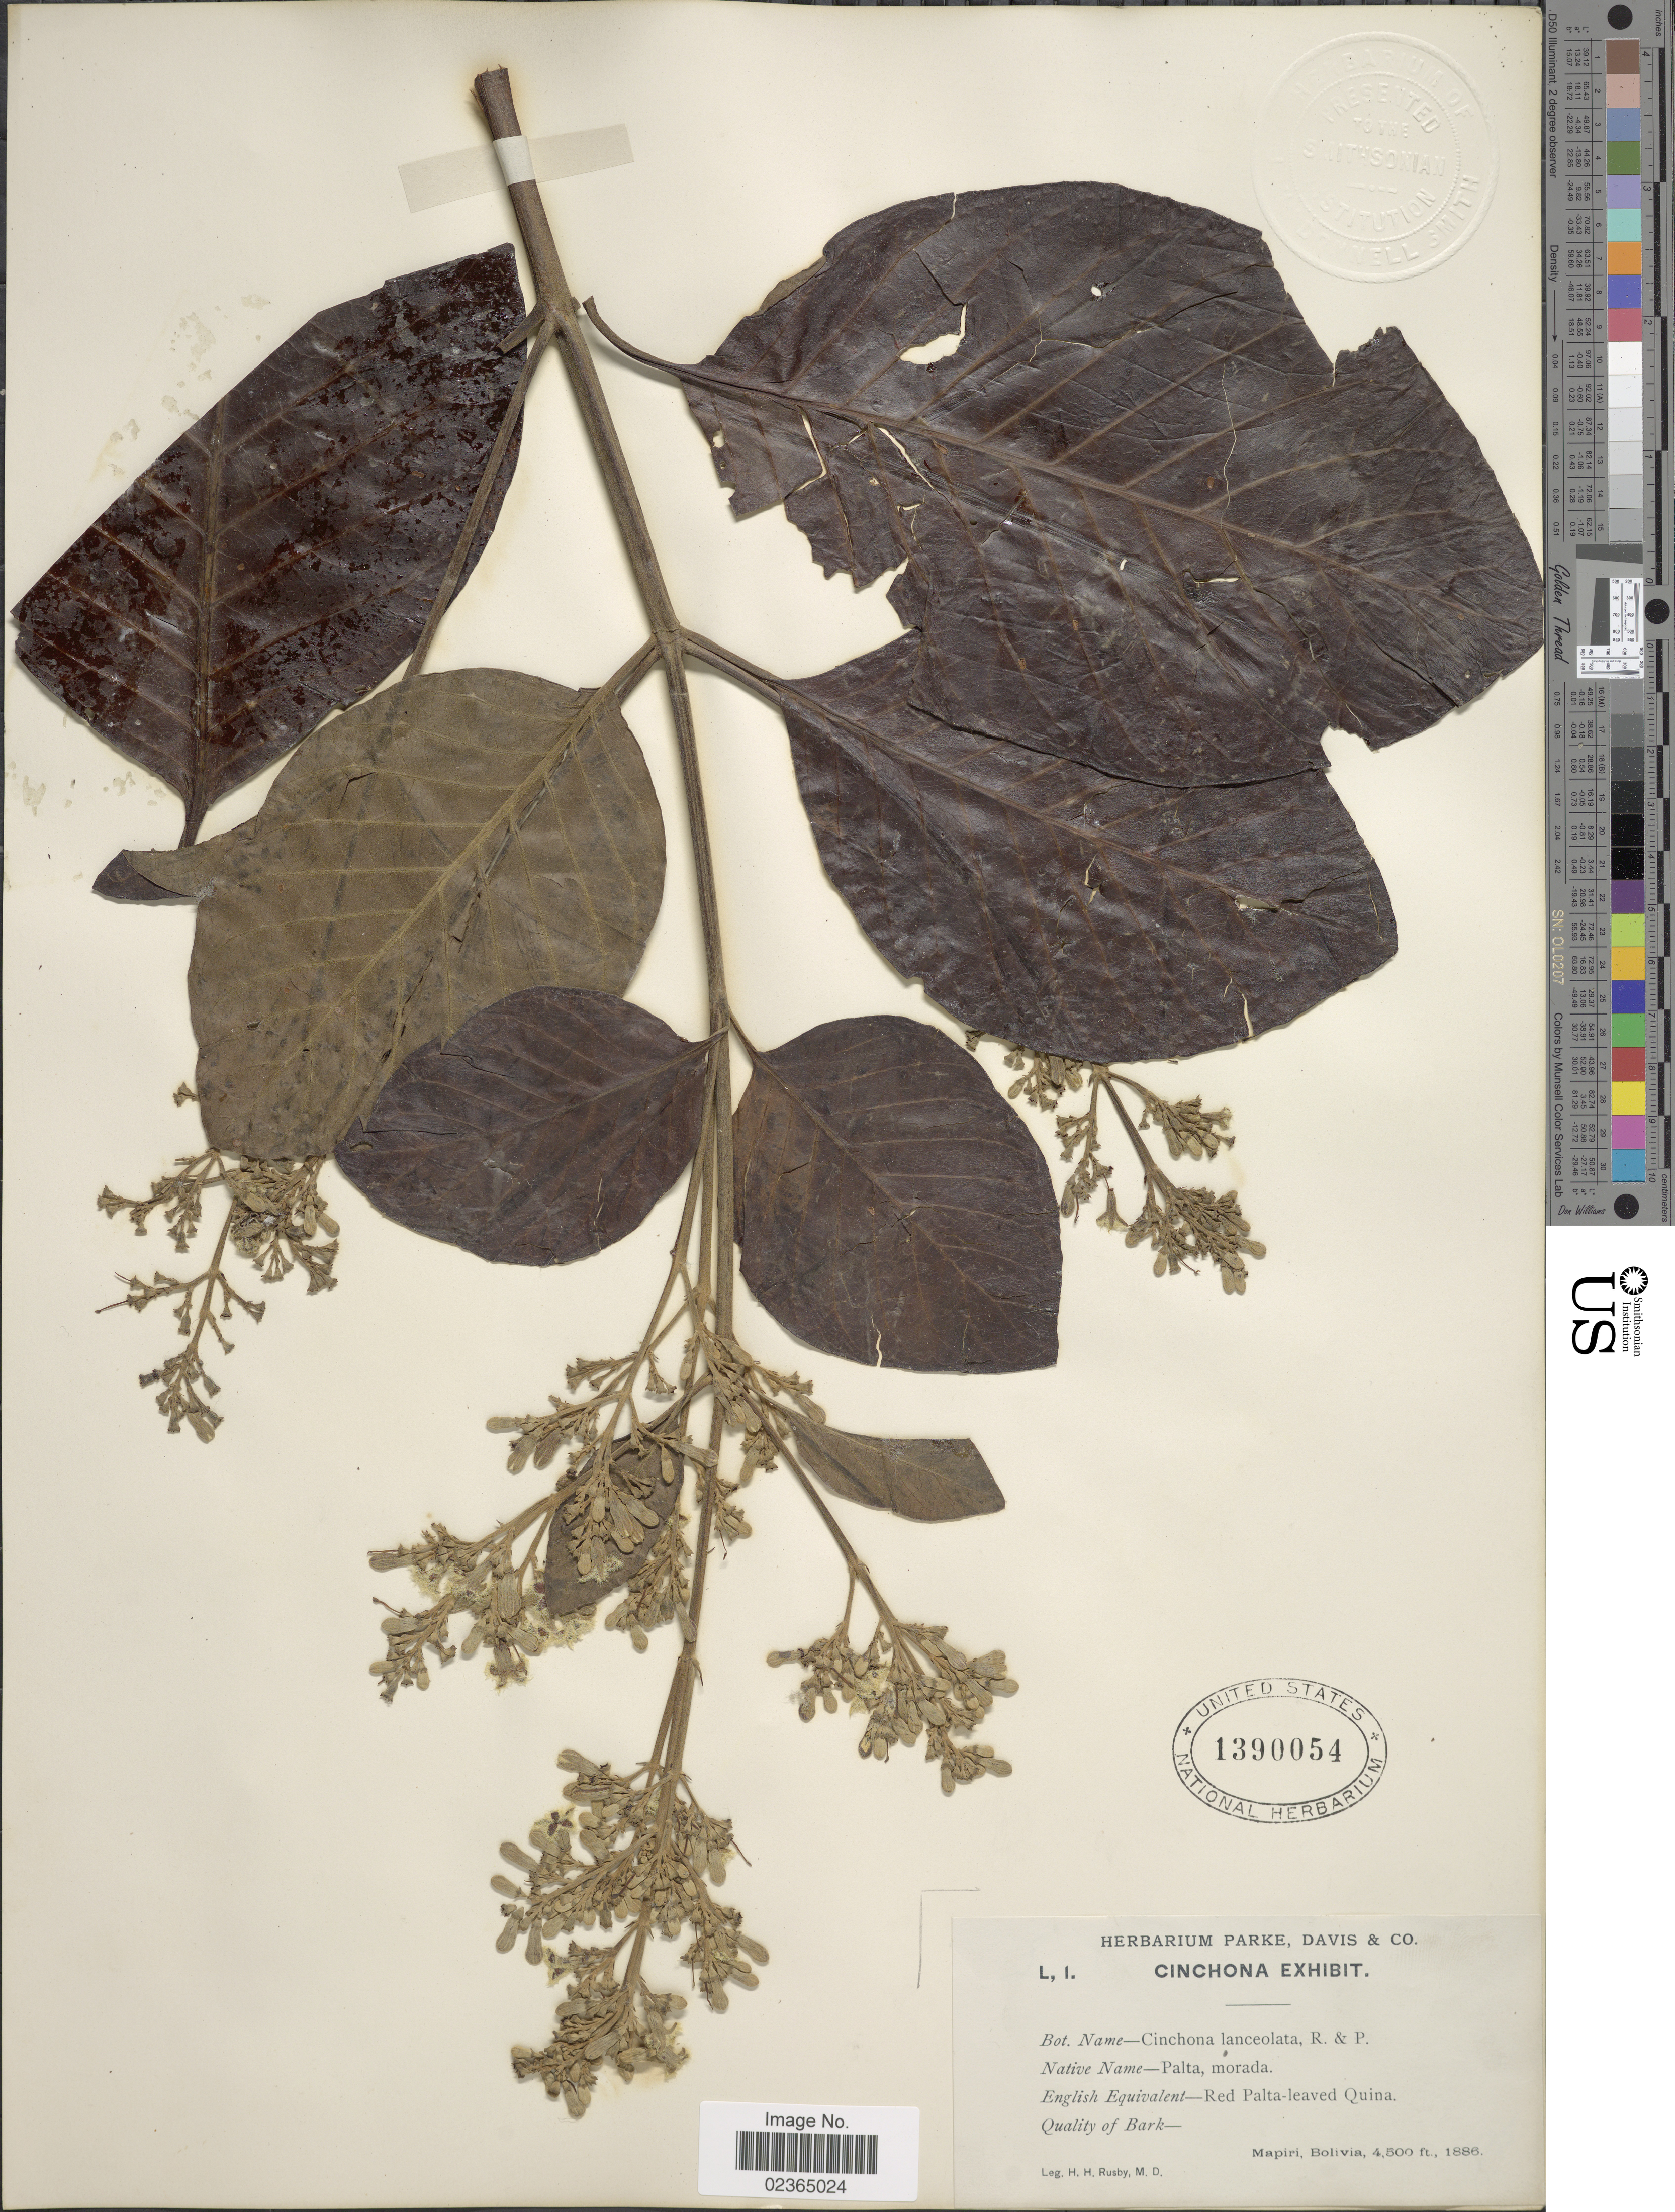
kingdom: Plantae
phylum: Tracheophyta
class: Magnoliopsida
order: Gentianales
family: Rubiaceae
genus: Cinchona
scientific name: Cinchona pubescens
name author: Vahl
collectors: H. H. Rusby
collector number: L, 1.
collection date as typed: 1886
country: Bolivia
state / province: La Páz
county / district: Larecaja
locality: Mapiri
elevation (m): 1372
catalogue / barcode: US 1390054